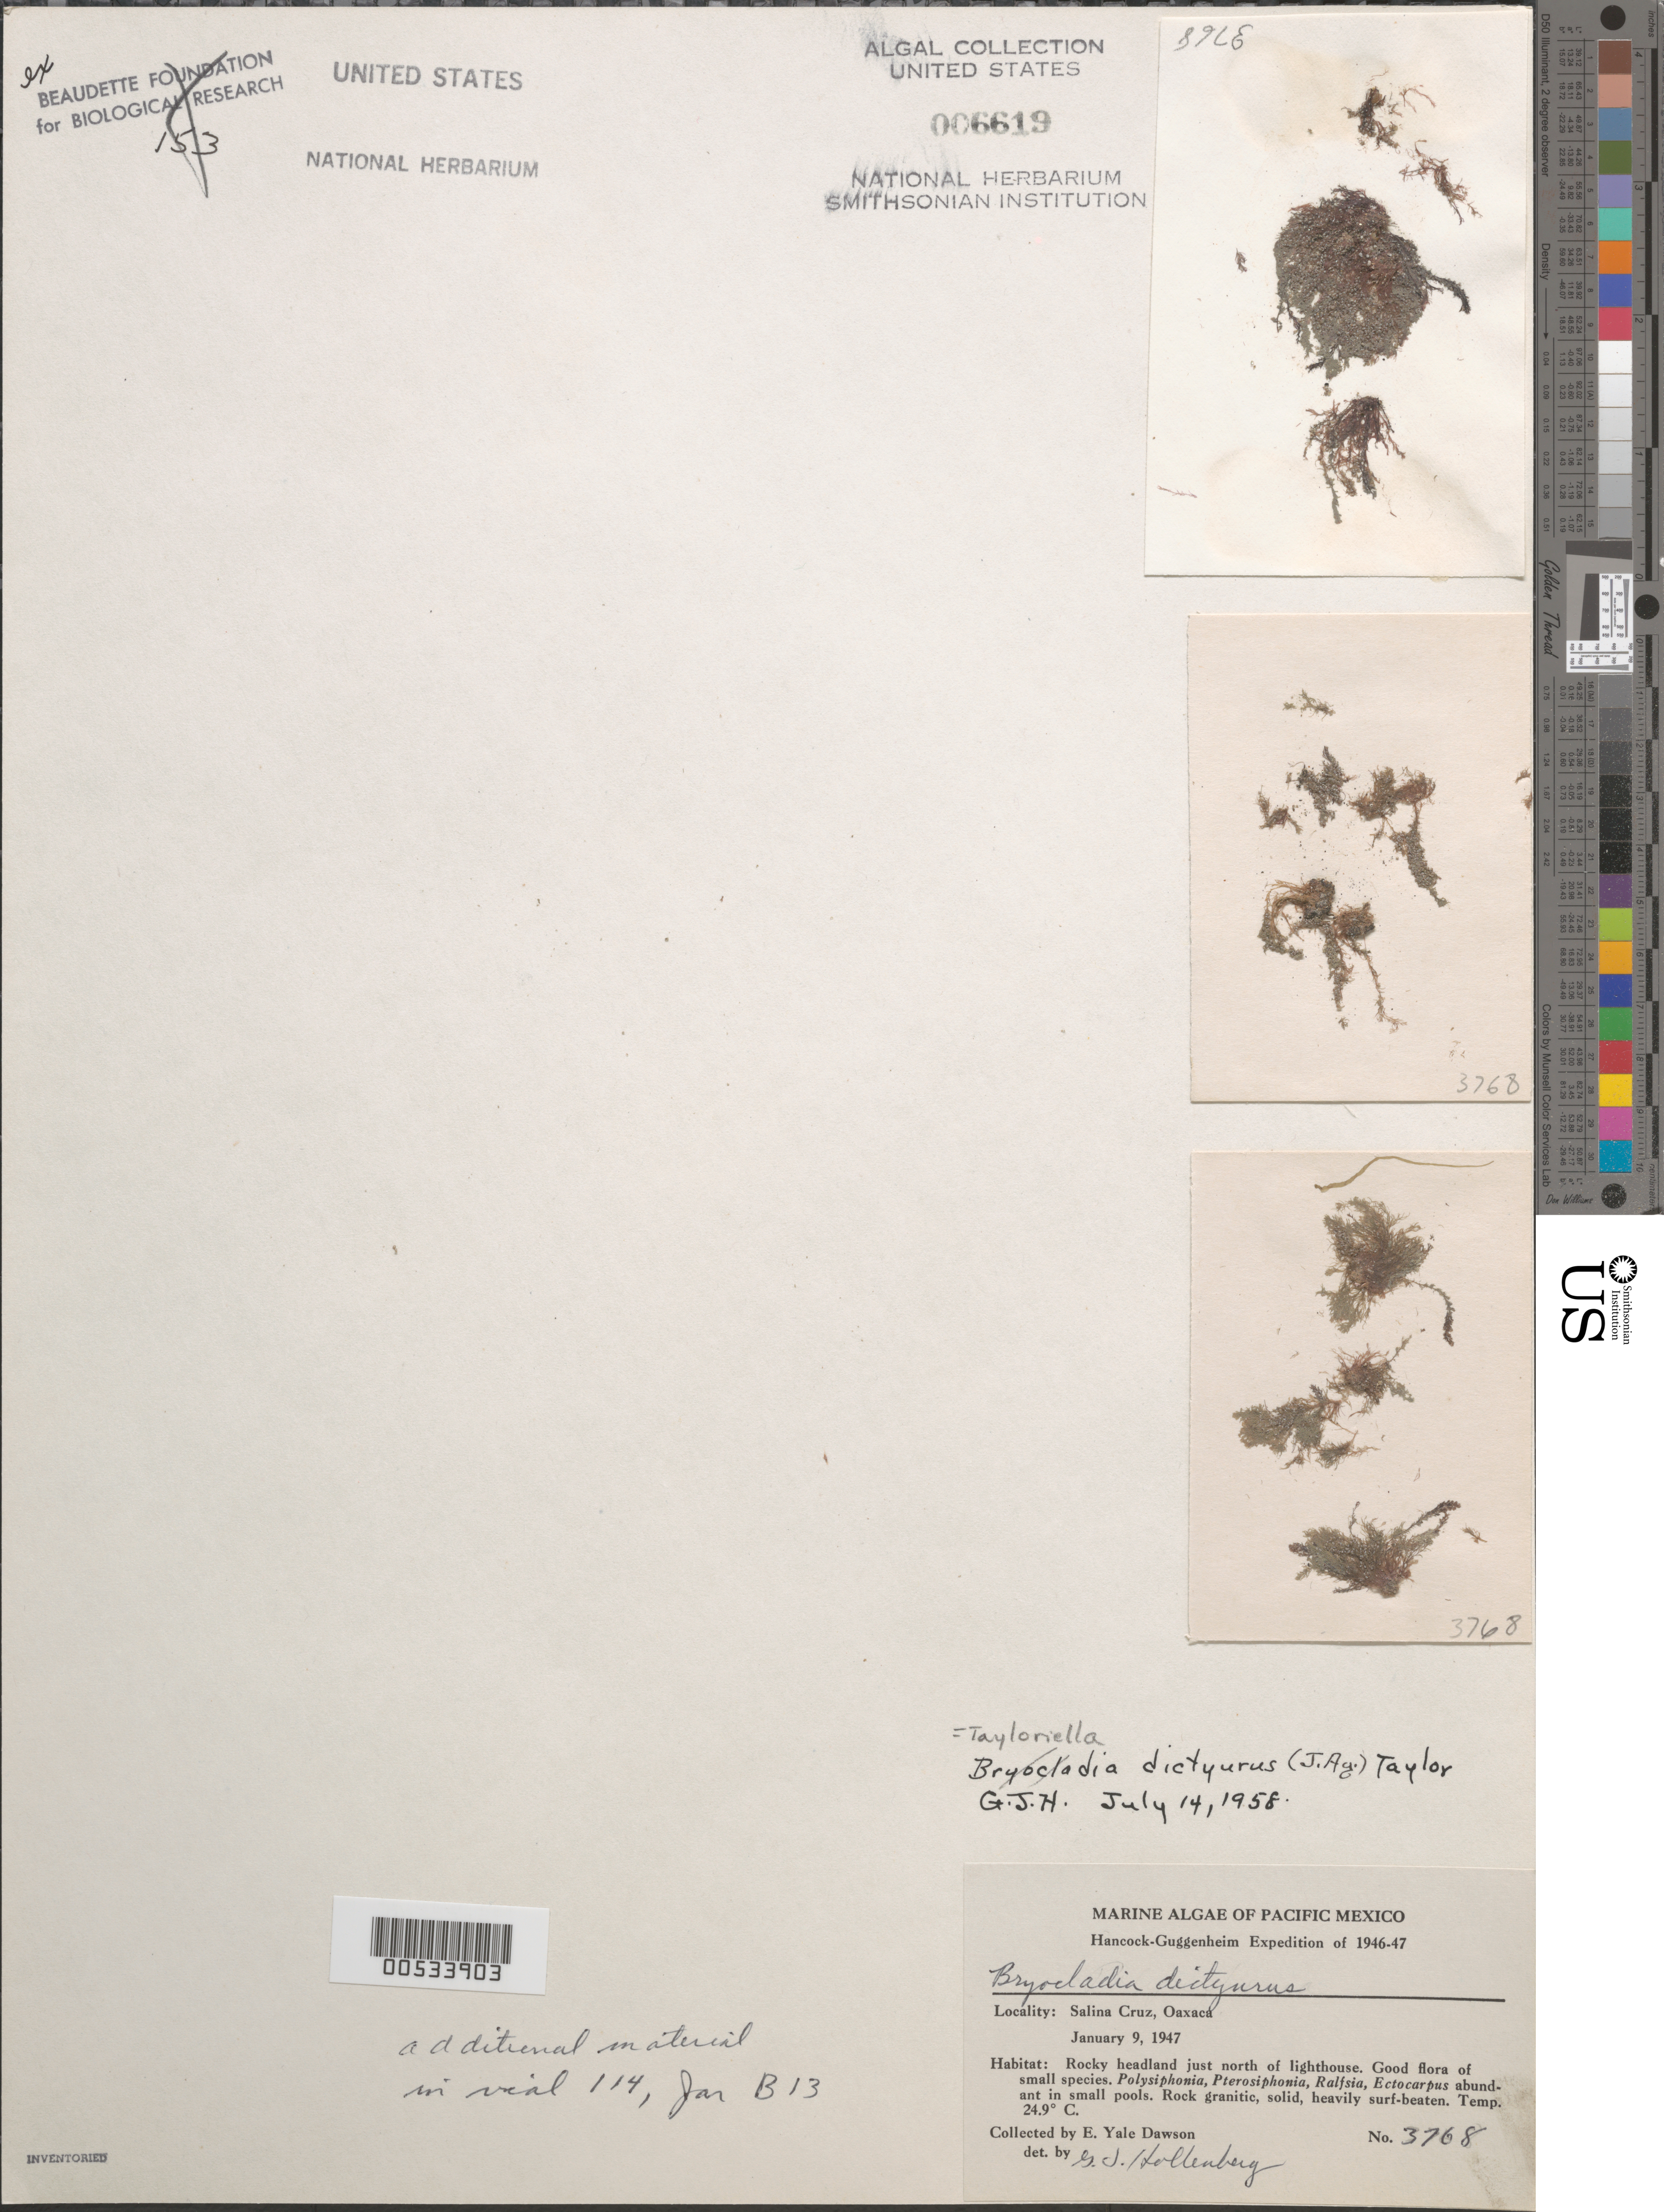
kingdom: Plantae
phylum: Rhodophyta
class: Florideophyceae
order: Ceramiales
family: Rhodomelaceae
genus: Tayloriella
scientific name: Tayloriella dictyurus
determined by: Hollenberg, George J.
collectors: E. Y. Dawson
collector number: EYD 3768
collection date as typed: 09 Jan 1947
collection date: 1947-01-09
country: Mexico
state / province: Oaxaca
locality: Salina Cruz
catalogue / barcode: US 6619